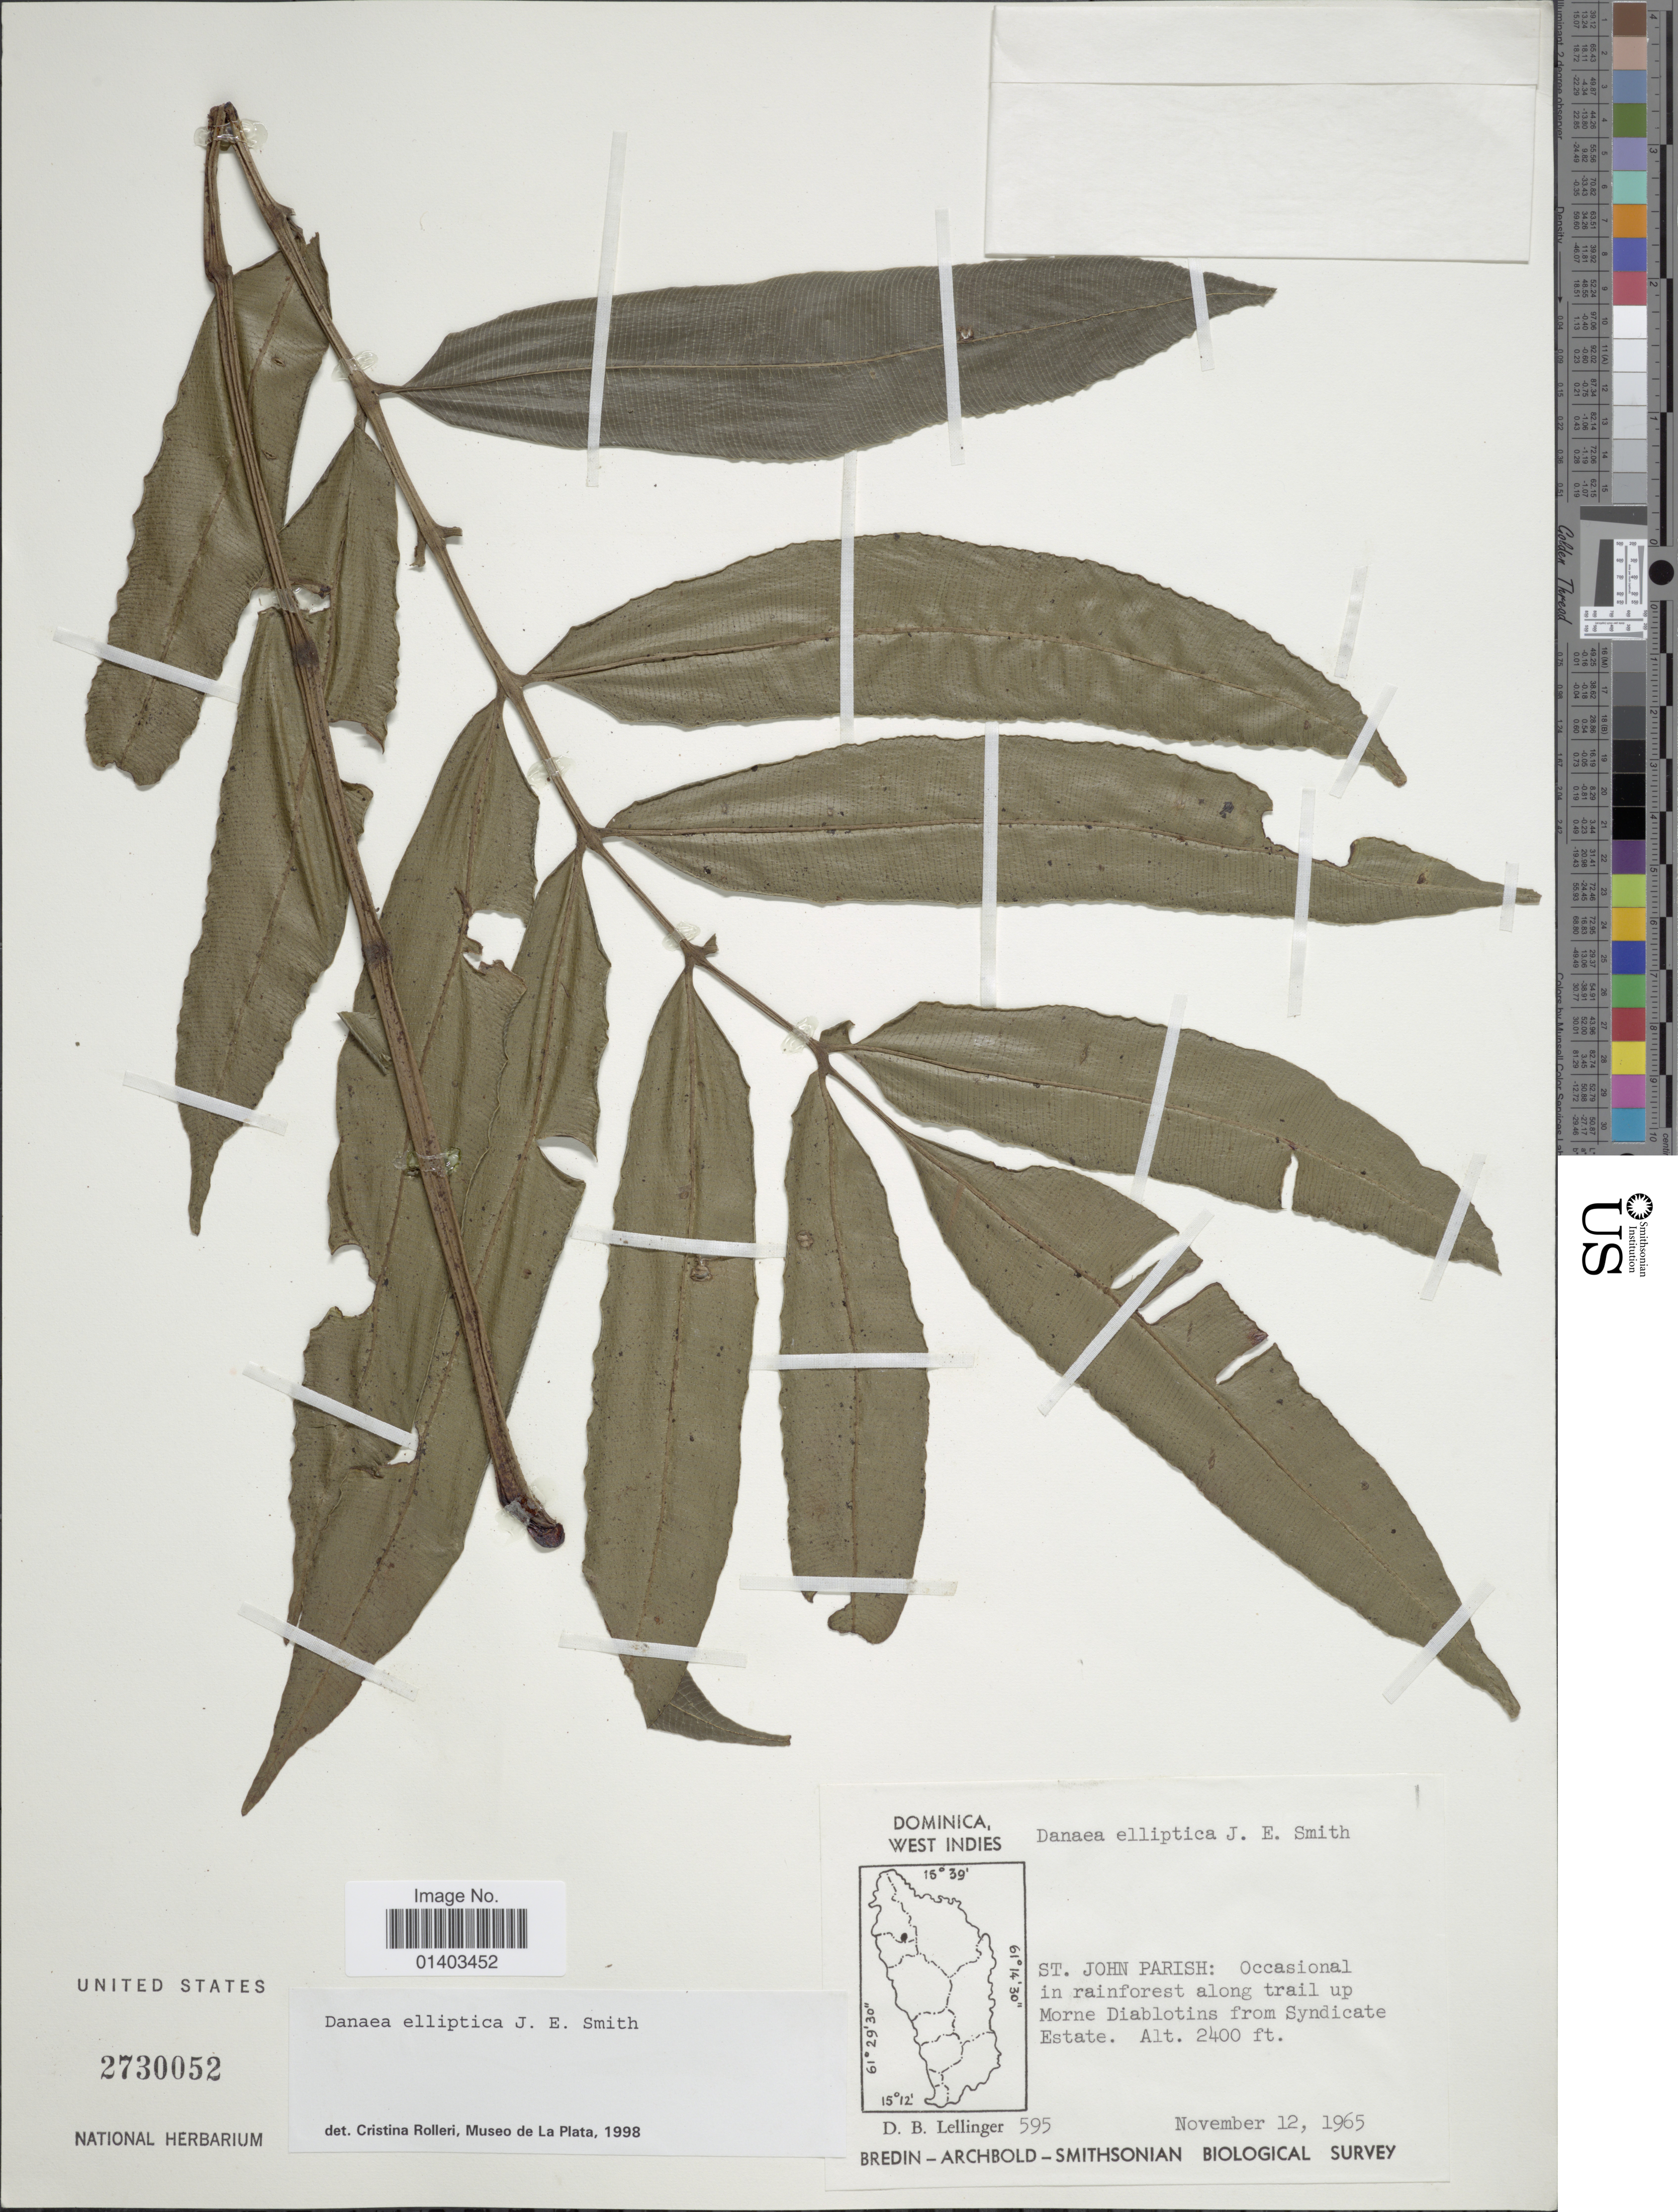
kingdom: Plantae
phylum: Tracheophyta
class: Polypodiopsida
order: Marattiales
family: Marattiaceae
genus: Danaea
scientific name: Danaea elliptica subsp. elliptica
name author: Sm.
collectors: D. B. Lellinger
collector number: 595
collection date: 1965-11-12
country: Dominica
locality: West Indies, Occasional in rainforest along trail up Morne Diablotins from Syndicate Estate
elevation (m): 732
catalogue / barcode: US 2730052